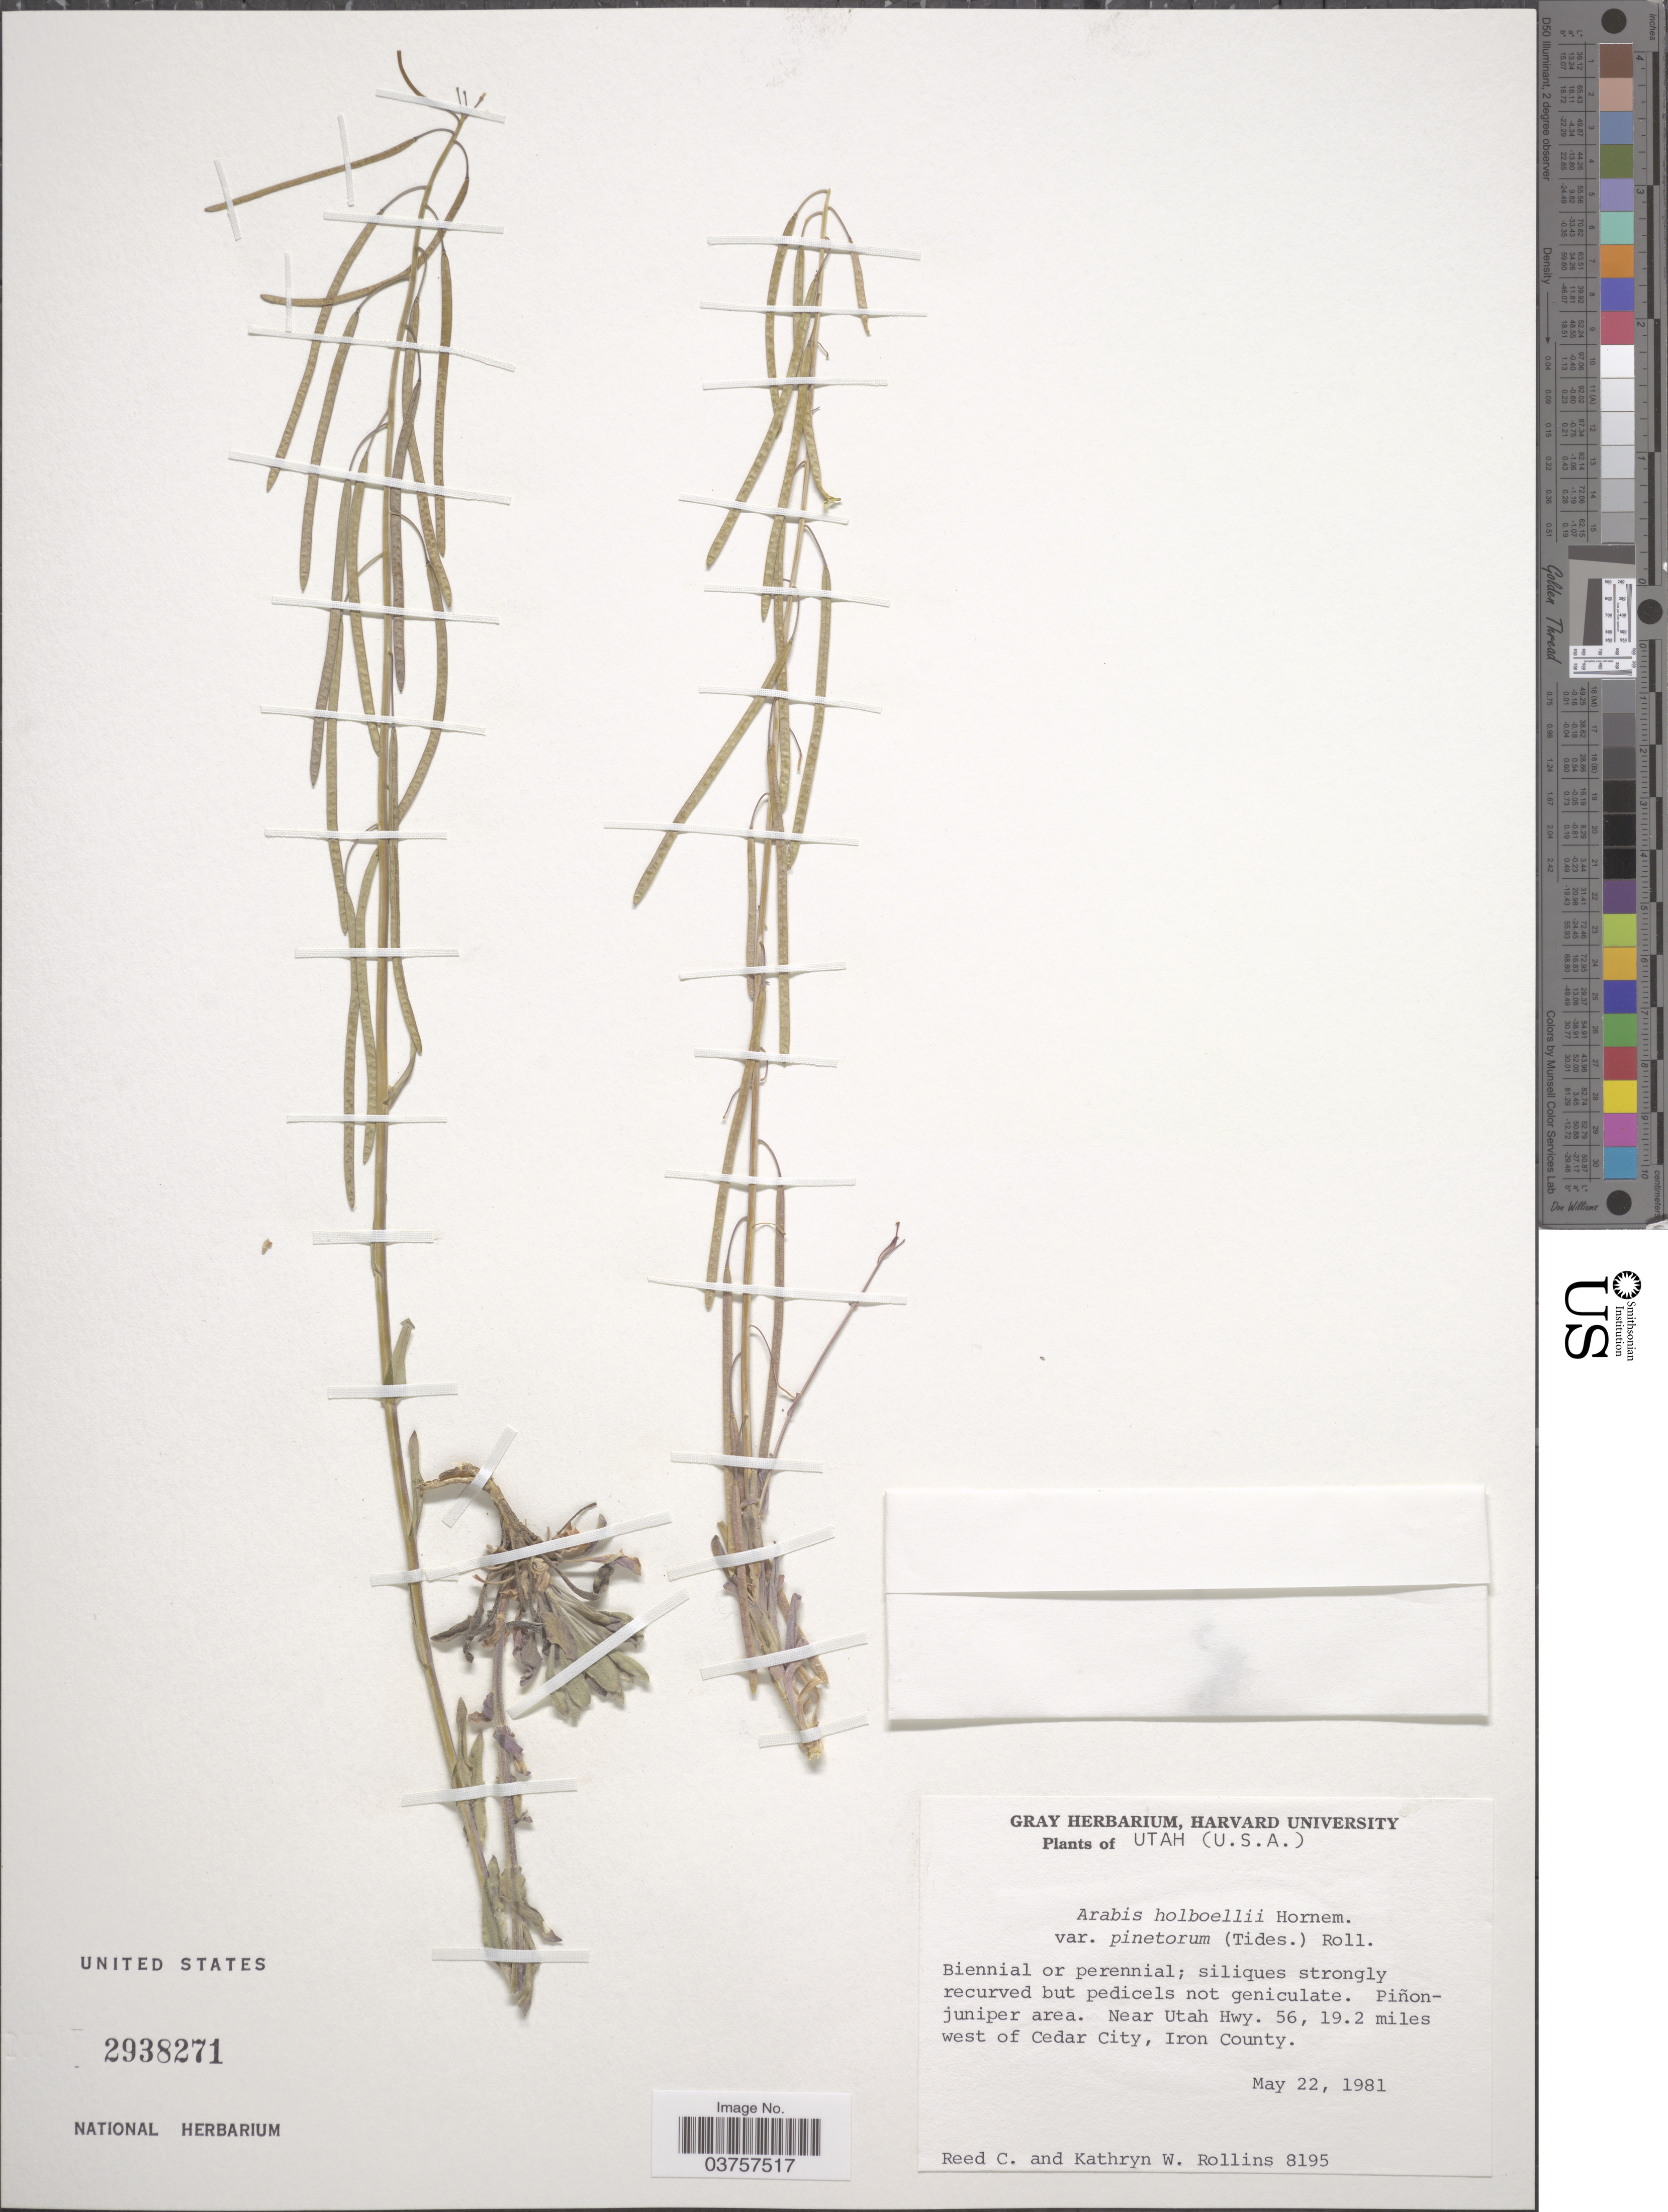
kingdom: Plantae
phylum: Tracheophyta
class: Magnoliopsida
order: Brassicales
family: Brassicaceae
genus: Arabis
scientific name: Arabis holboellii var. pinetorum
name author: (Tidestr.) Rollins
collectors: R. C. Rollins & K. W. Rollins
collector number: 8195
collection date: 1981-05-22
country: United States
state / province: Utah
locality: Near Utah Hwy. 56, 19.2 miles west of Cedar City, Iron County.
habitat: pinon-juniper area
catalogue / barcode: US 2938271